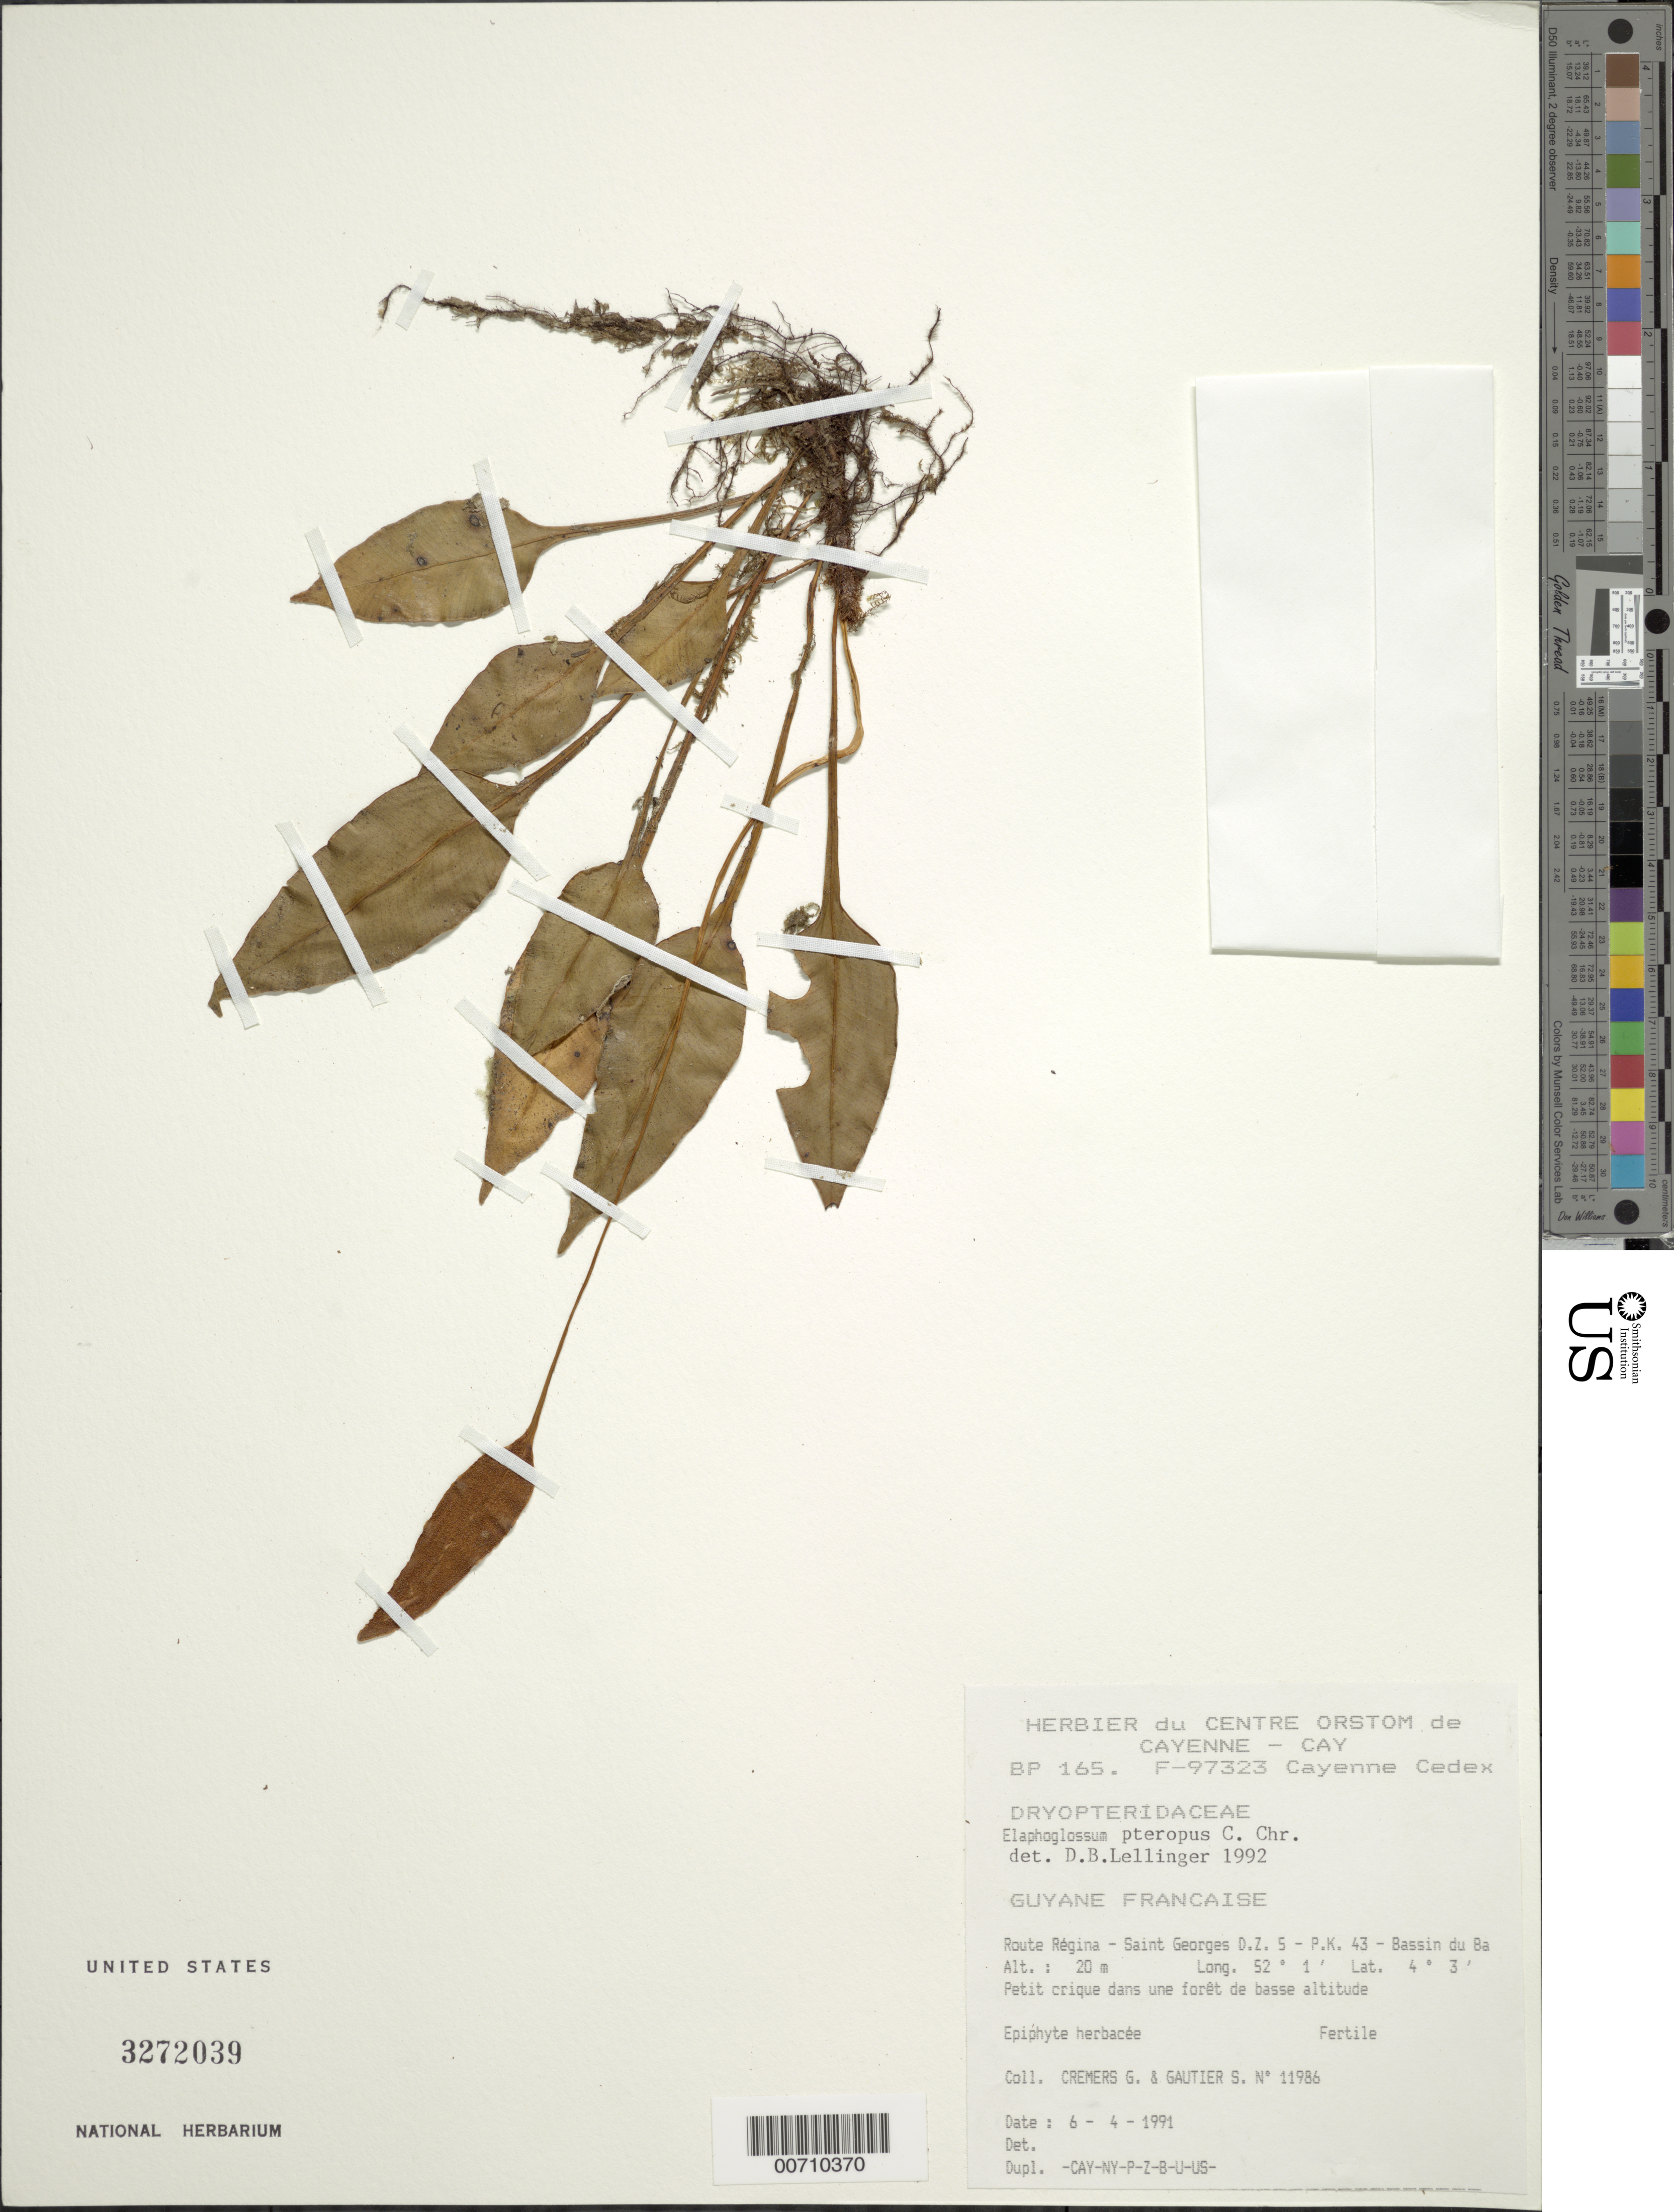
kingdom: Plantae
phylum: Tracheophyta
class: Polypodiopsida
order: Polypodiales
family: Dryopteridaceae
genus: Elaphoglossum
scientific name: Elaphoglossum pteropus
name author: C. Chr.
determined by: Lellinger, David B., (BOT), Smithsonian Institution - National Museum of Natural History (UNITED STATES)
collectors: G. Cremers & S. Gautier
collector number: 11986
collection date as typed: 6-Apr-91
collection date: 1991-04-06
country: French Guiana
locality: Route Régina, Saint Georges, DZ 5-PK43, Bassin de l'Approuague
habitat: Small creek in low forest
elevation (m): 20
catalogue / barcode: US 3272039